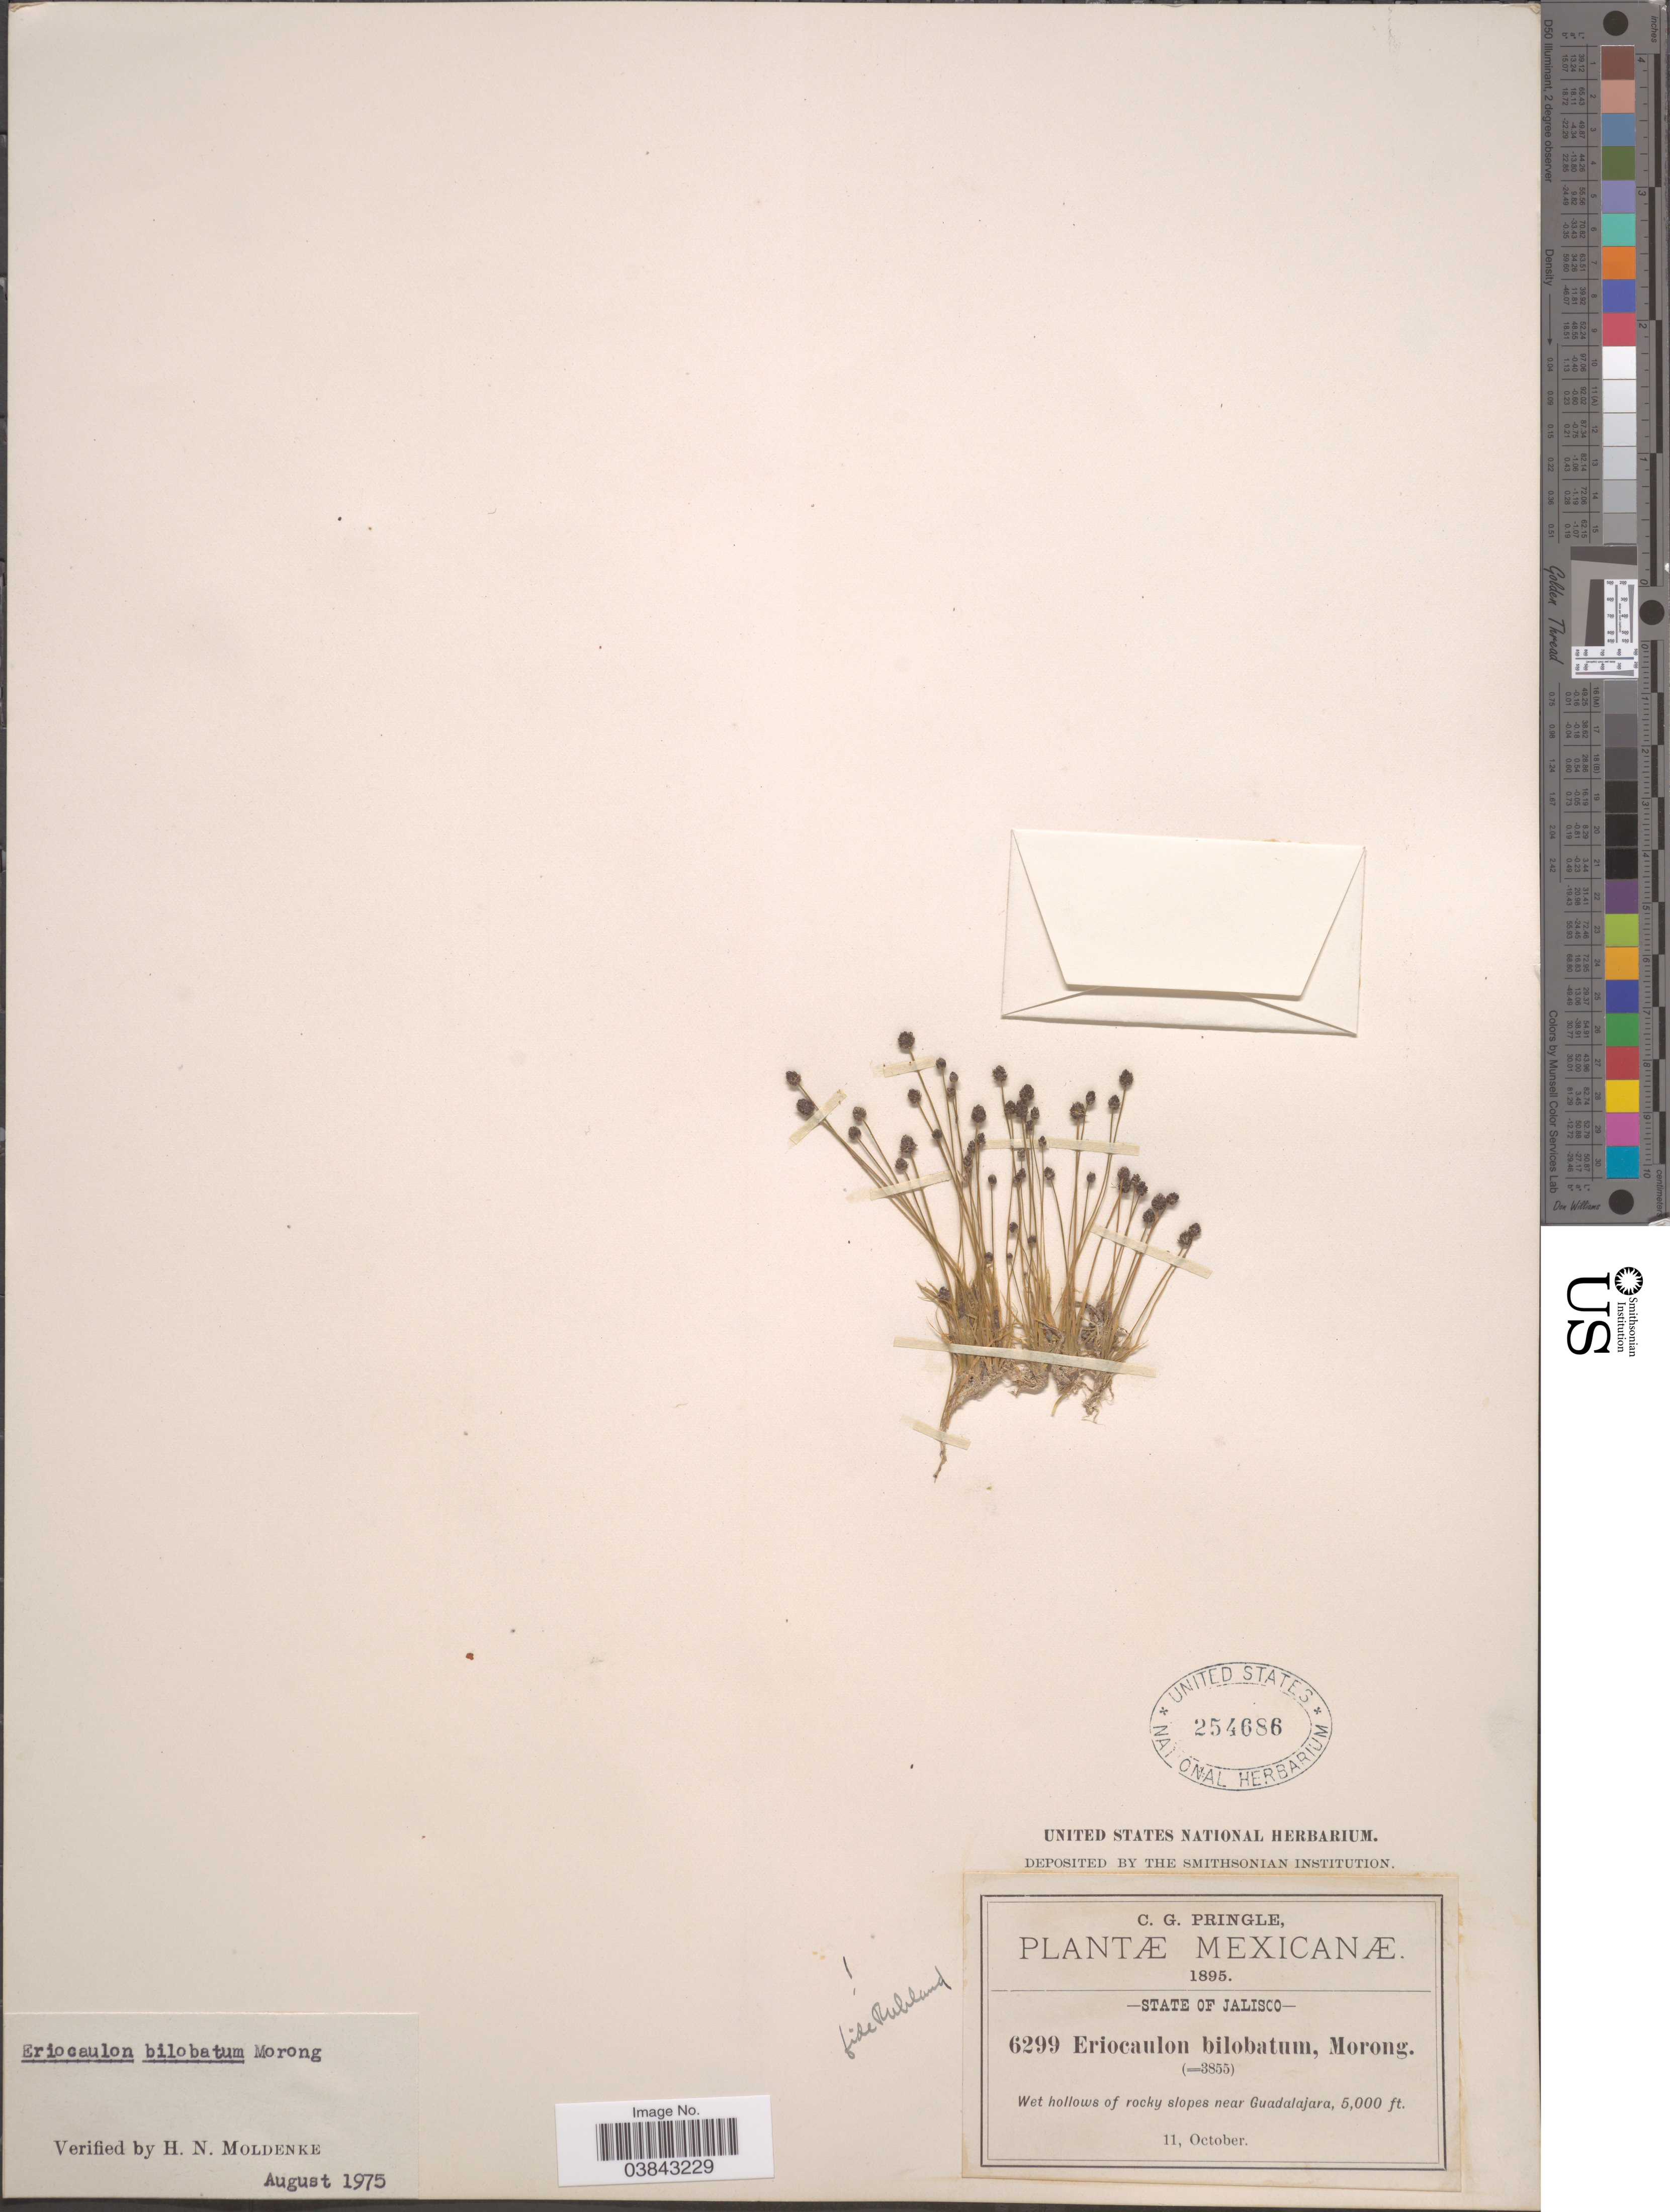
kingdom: Plantae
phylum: Tracheophyta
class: Liliopsida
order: Poales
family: Eriocaulaceae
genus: Eriocaulon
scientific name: Eriocaulon bilobatum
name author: Morong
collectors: C. G. Pringle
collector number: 6299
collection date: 1895-10-11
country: Mexico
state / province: Jalisco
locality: Near Guadalajara.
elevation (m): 1524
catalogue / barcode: US 254686